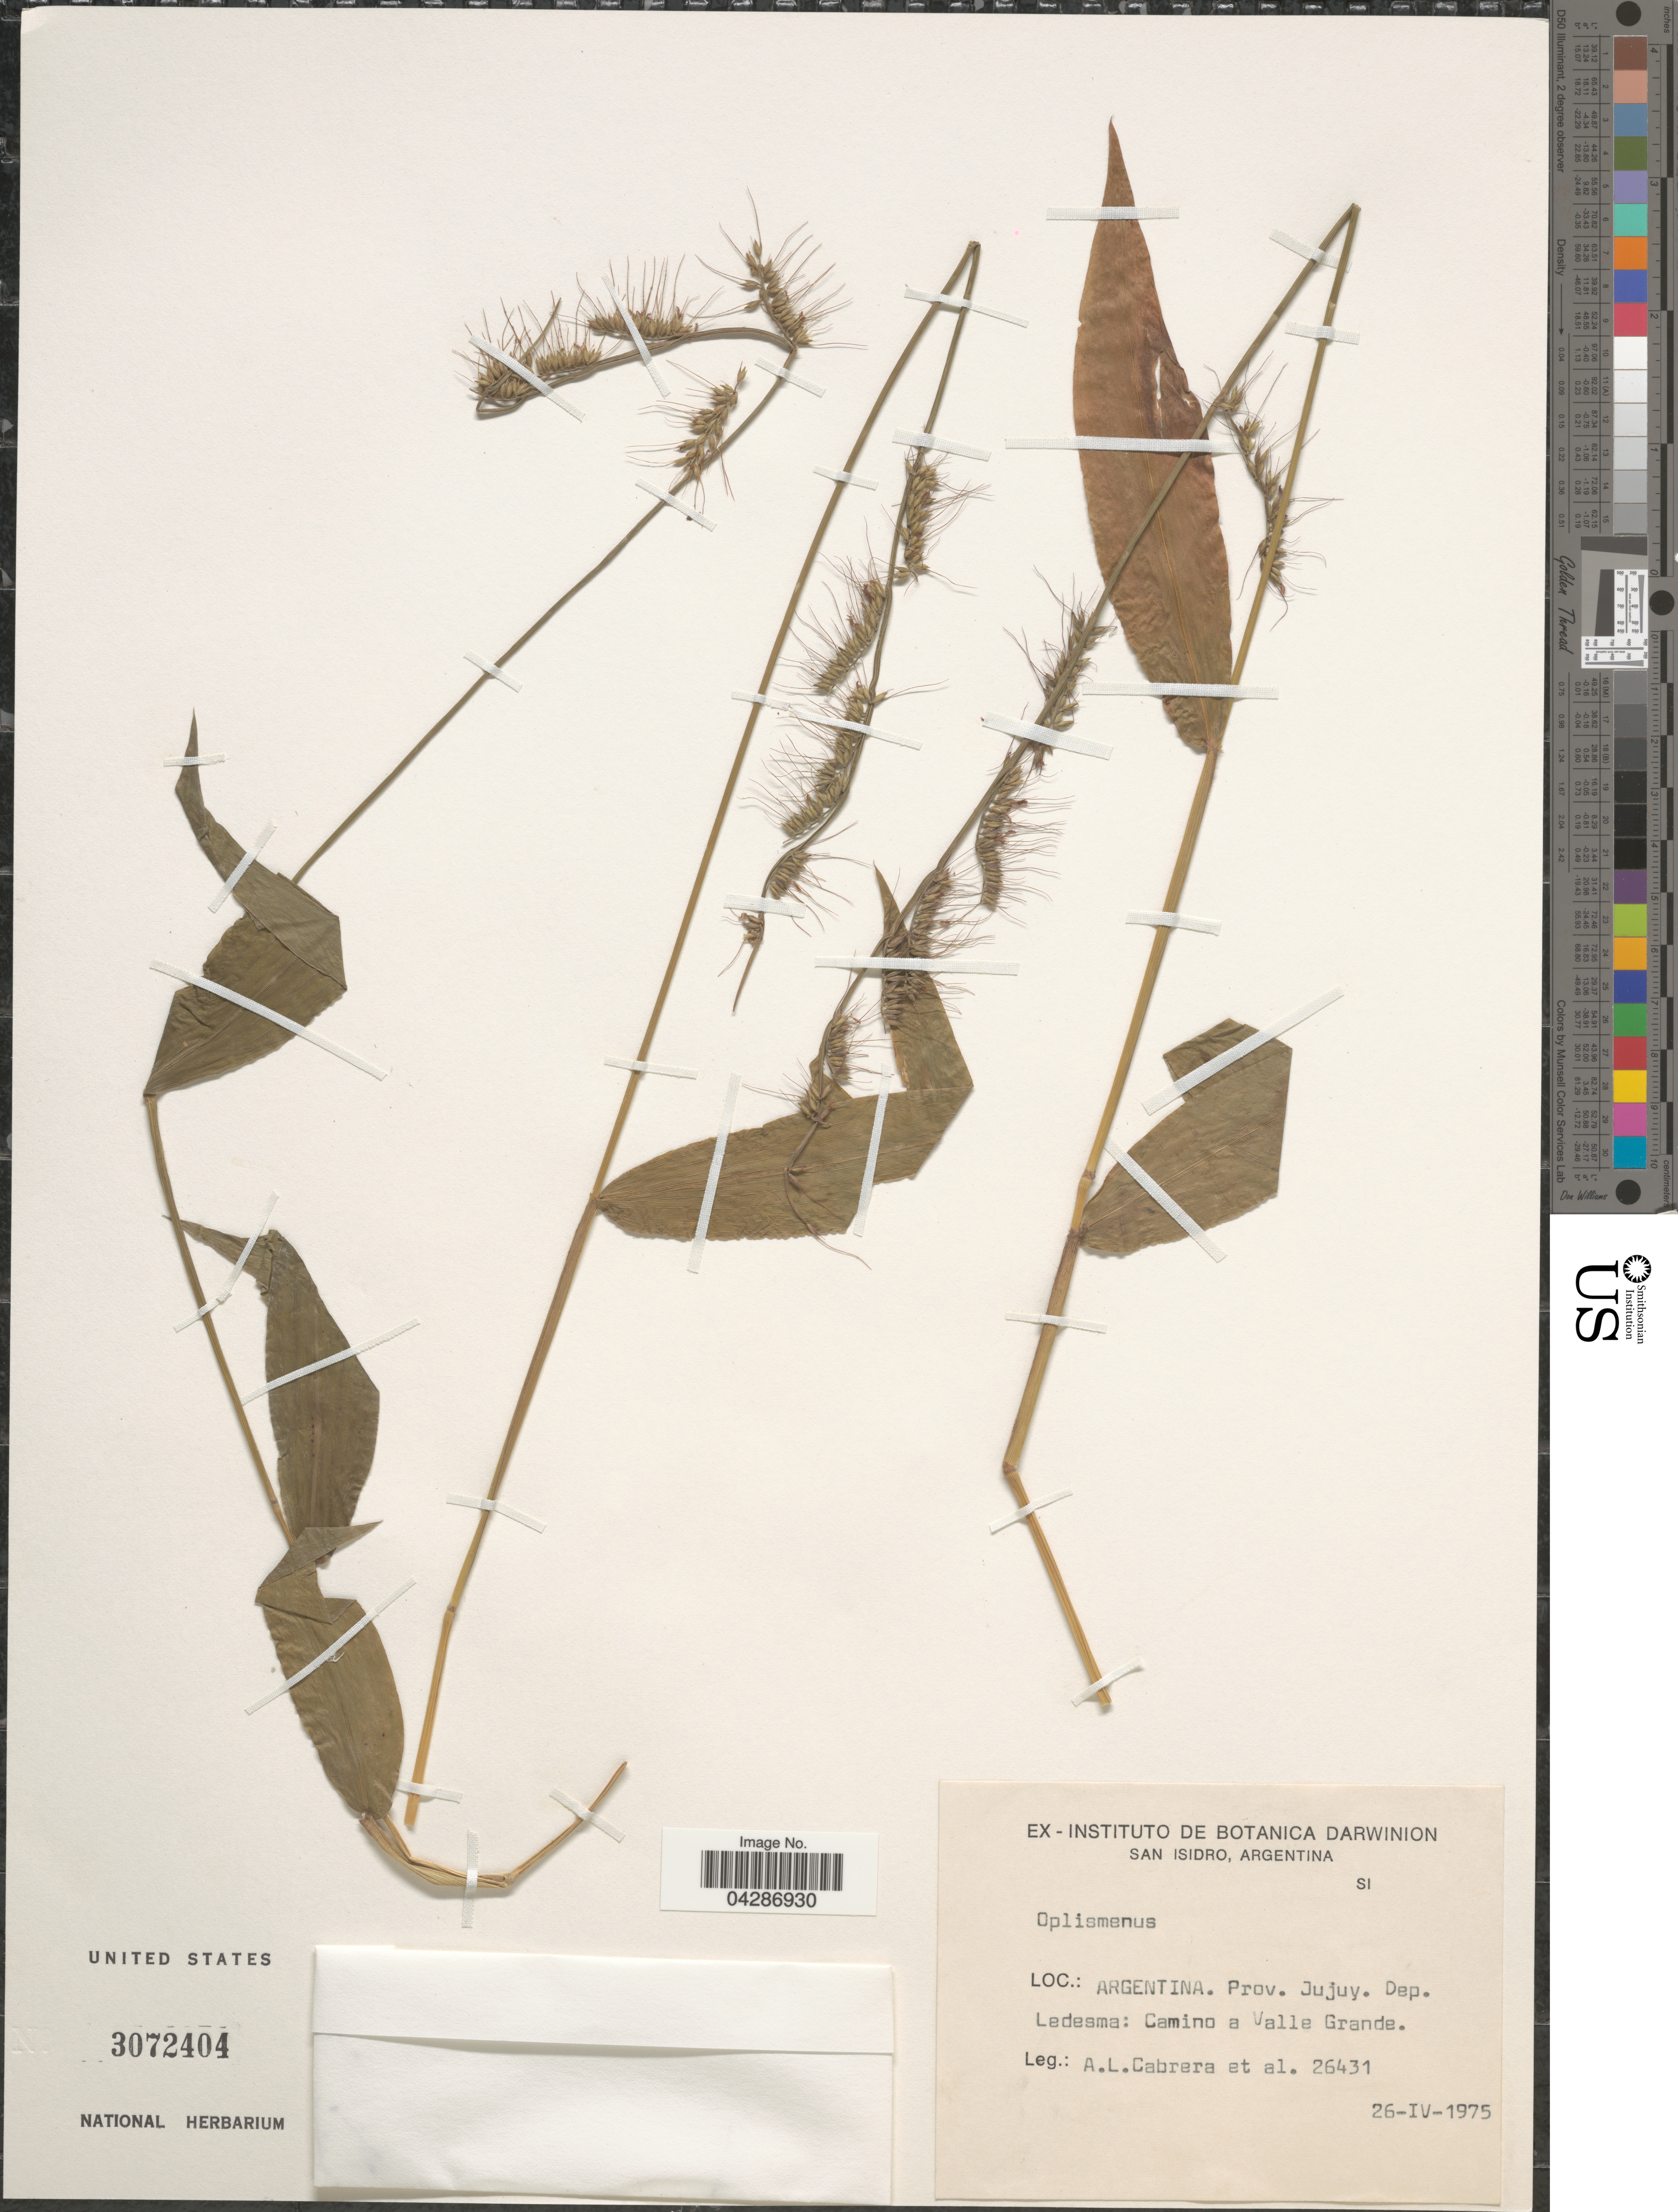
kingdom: Plantae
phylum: Tracheophyta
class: Liliopsida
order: Poales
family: Poaceae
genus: Oplismenus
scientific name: Oplismenus sp.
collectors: A. L. Cabrera & et al.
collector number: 26431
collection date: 1975-04-26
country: Argentina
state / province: Jujuy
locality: San Isidro. Prov. Jujuy. Dep. Ledesma: Camino a Valle Grande.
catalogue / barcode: US 3072404